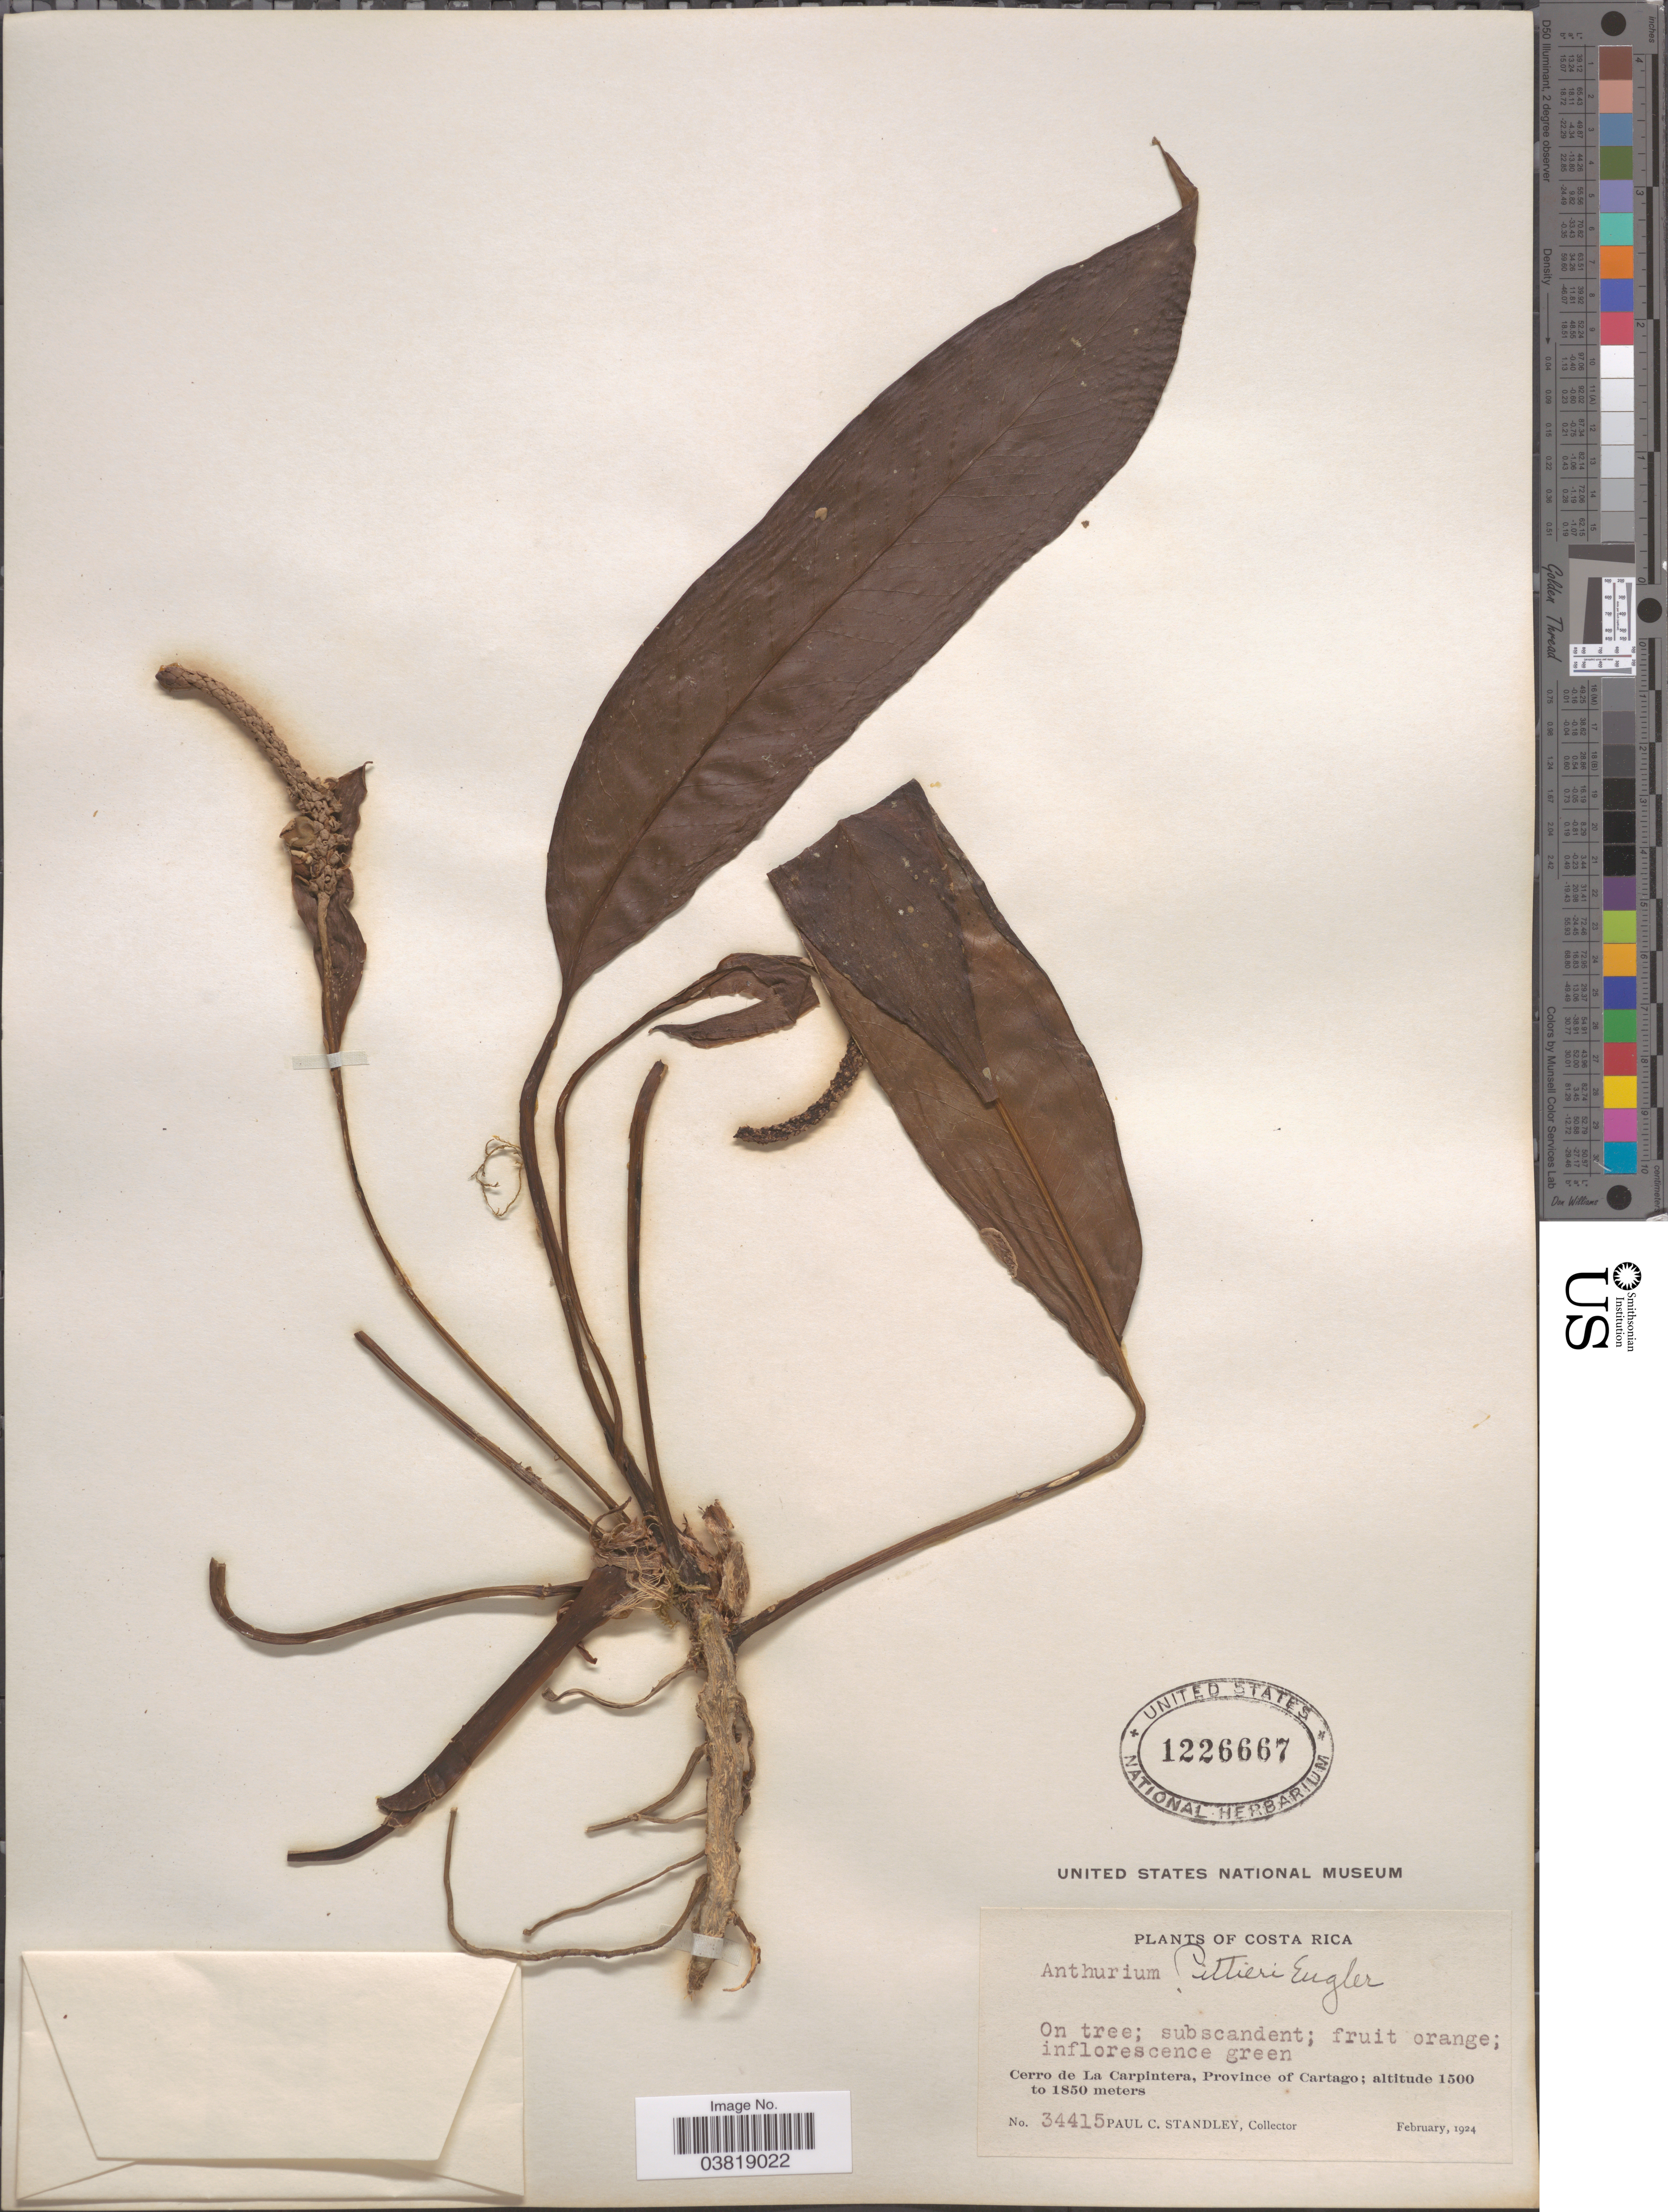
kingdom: Plantae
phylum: Tracheophyta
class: Liliopsida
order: Alismatales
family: Araceae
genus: Anthurium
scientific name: Anthurium pittieri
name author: Engl.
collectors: P. C. Standley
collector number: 34415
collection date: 1924-02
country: Costa Rica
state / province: Cartago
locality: Cerro de La Carpintera.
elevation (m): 1500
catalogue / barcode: US 1226667